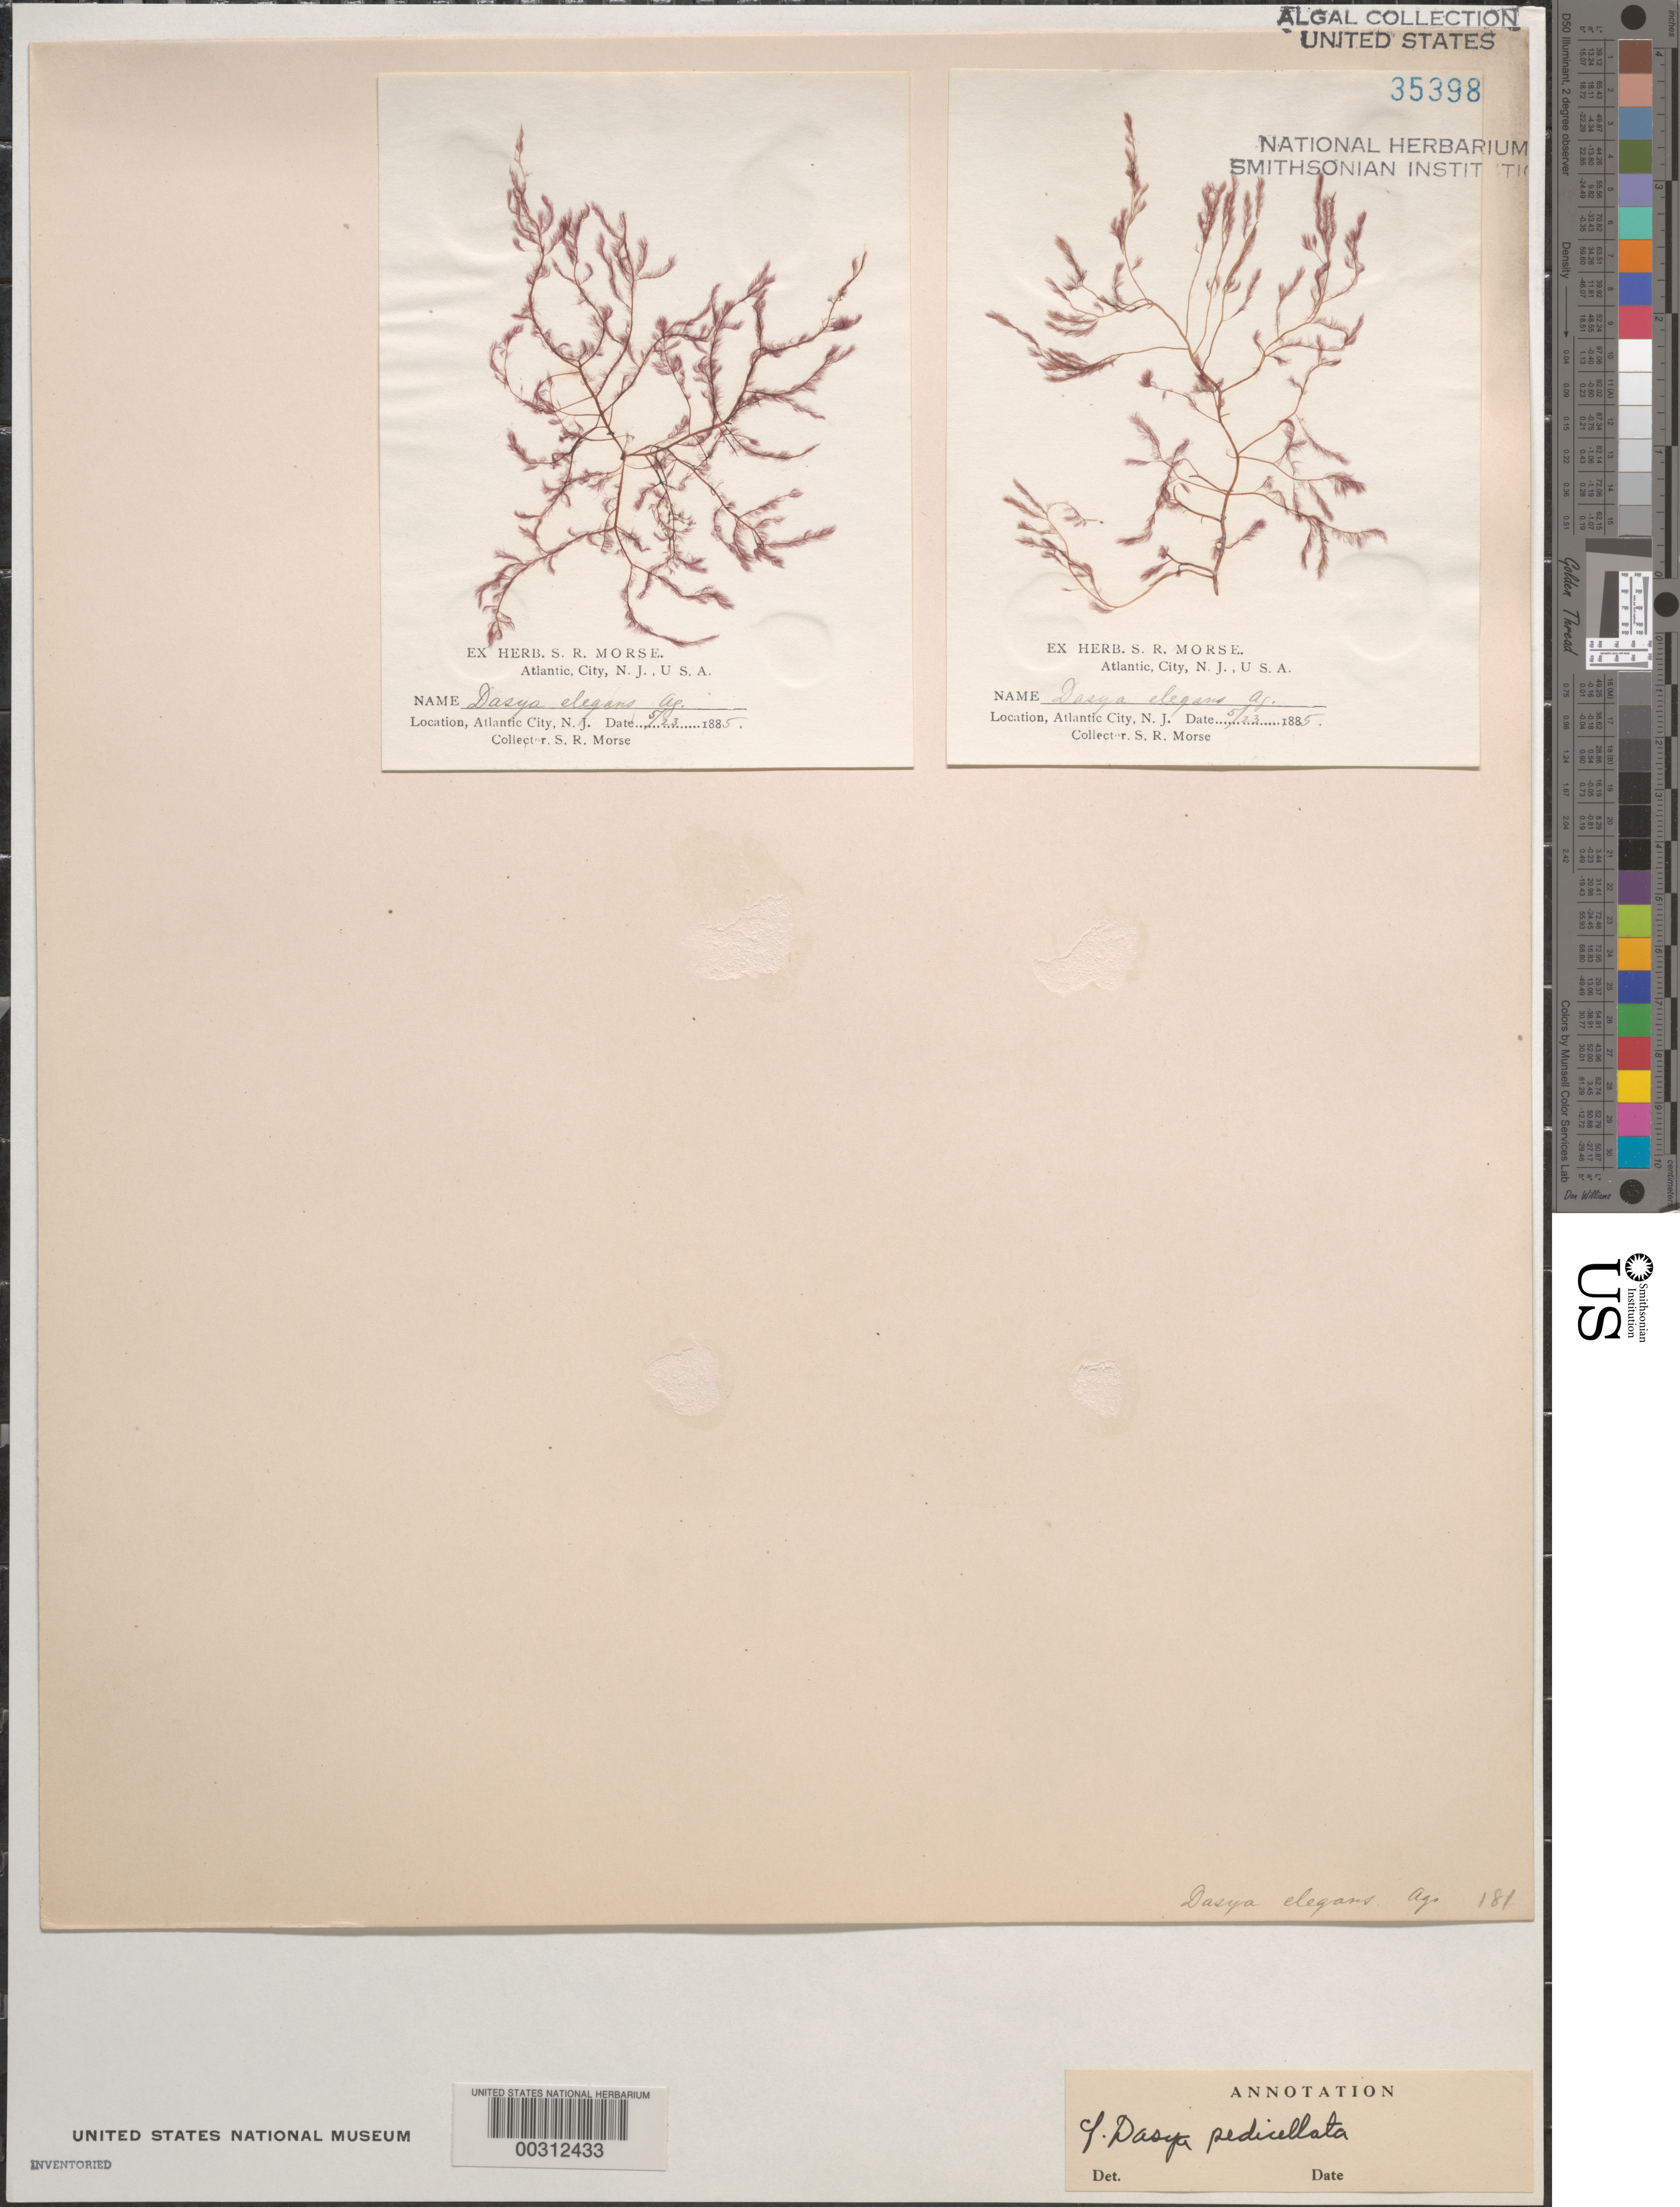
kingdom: Plantae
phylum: Rhodophyta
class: Florideophyceae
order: Ceramiales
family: Dasyaceae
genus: Dasya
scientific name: Dasya pedicellata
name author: (C. Agardh) C. Agardh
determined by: Algae name updating Project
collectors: S. Morse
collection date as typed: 23 May 1885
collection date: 1885-05-23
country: United States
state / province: New Jersey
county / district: Atlantic County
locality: Atlantic City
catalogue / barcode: US 35398